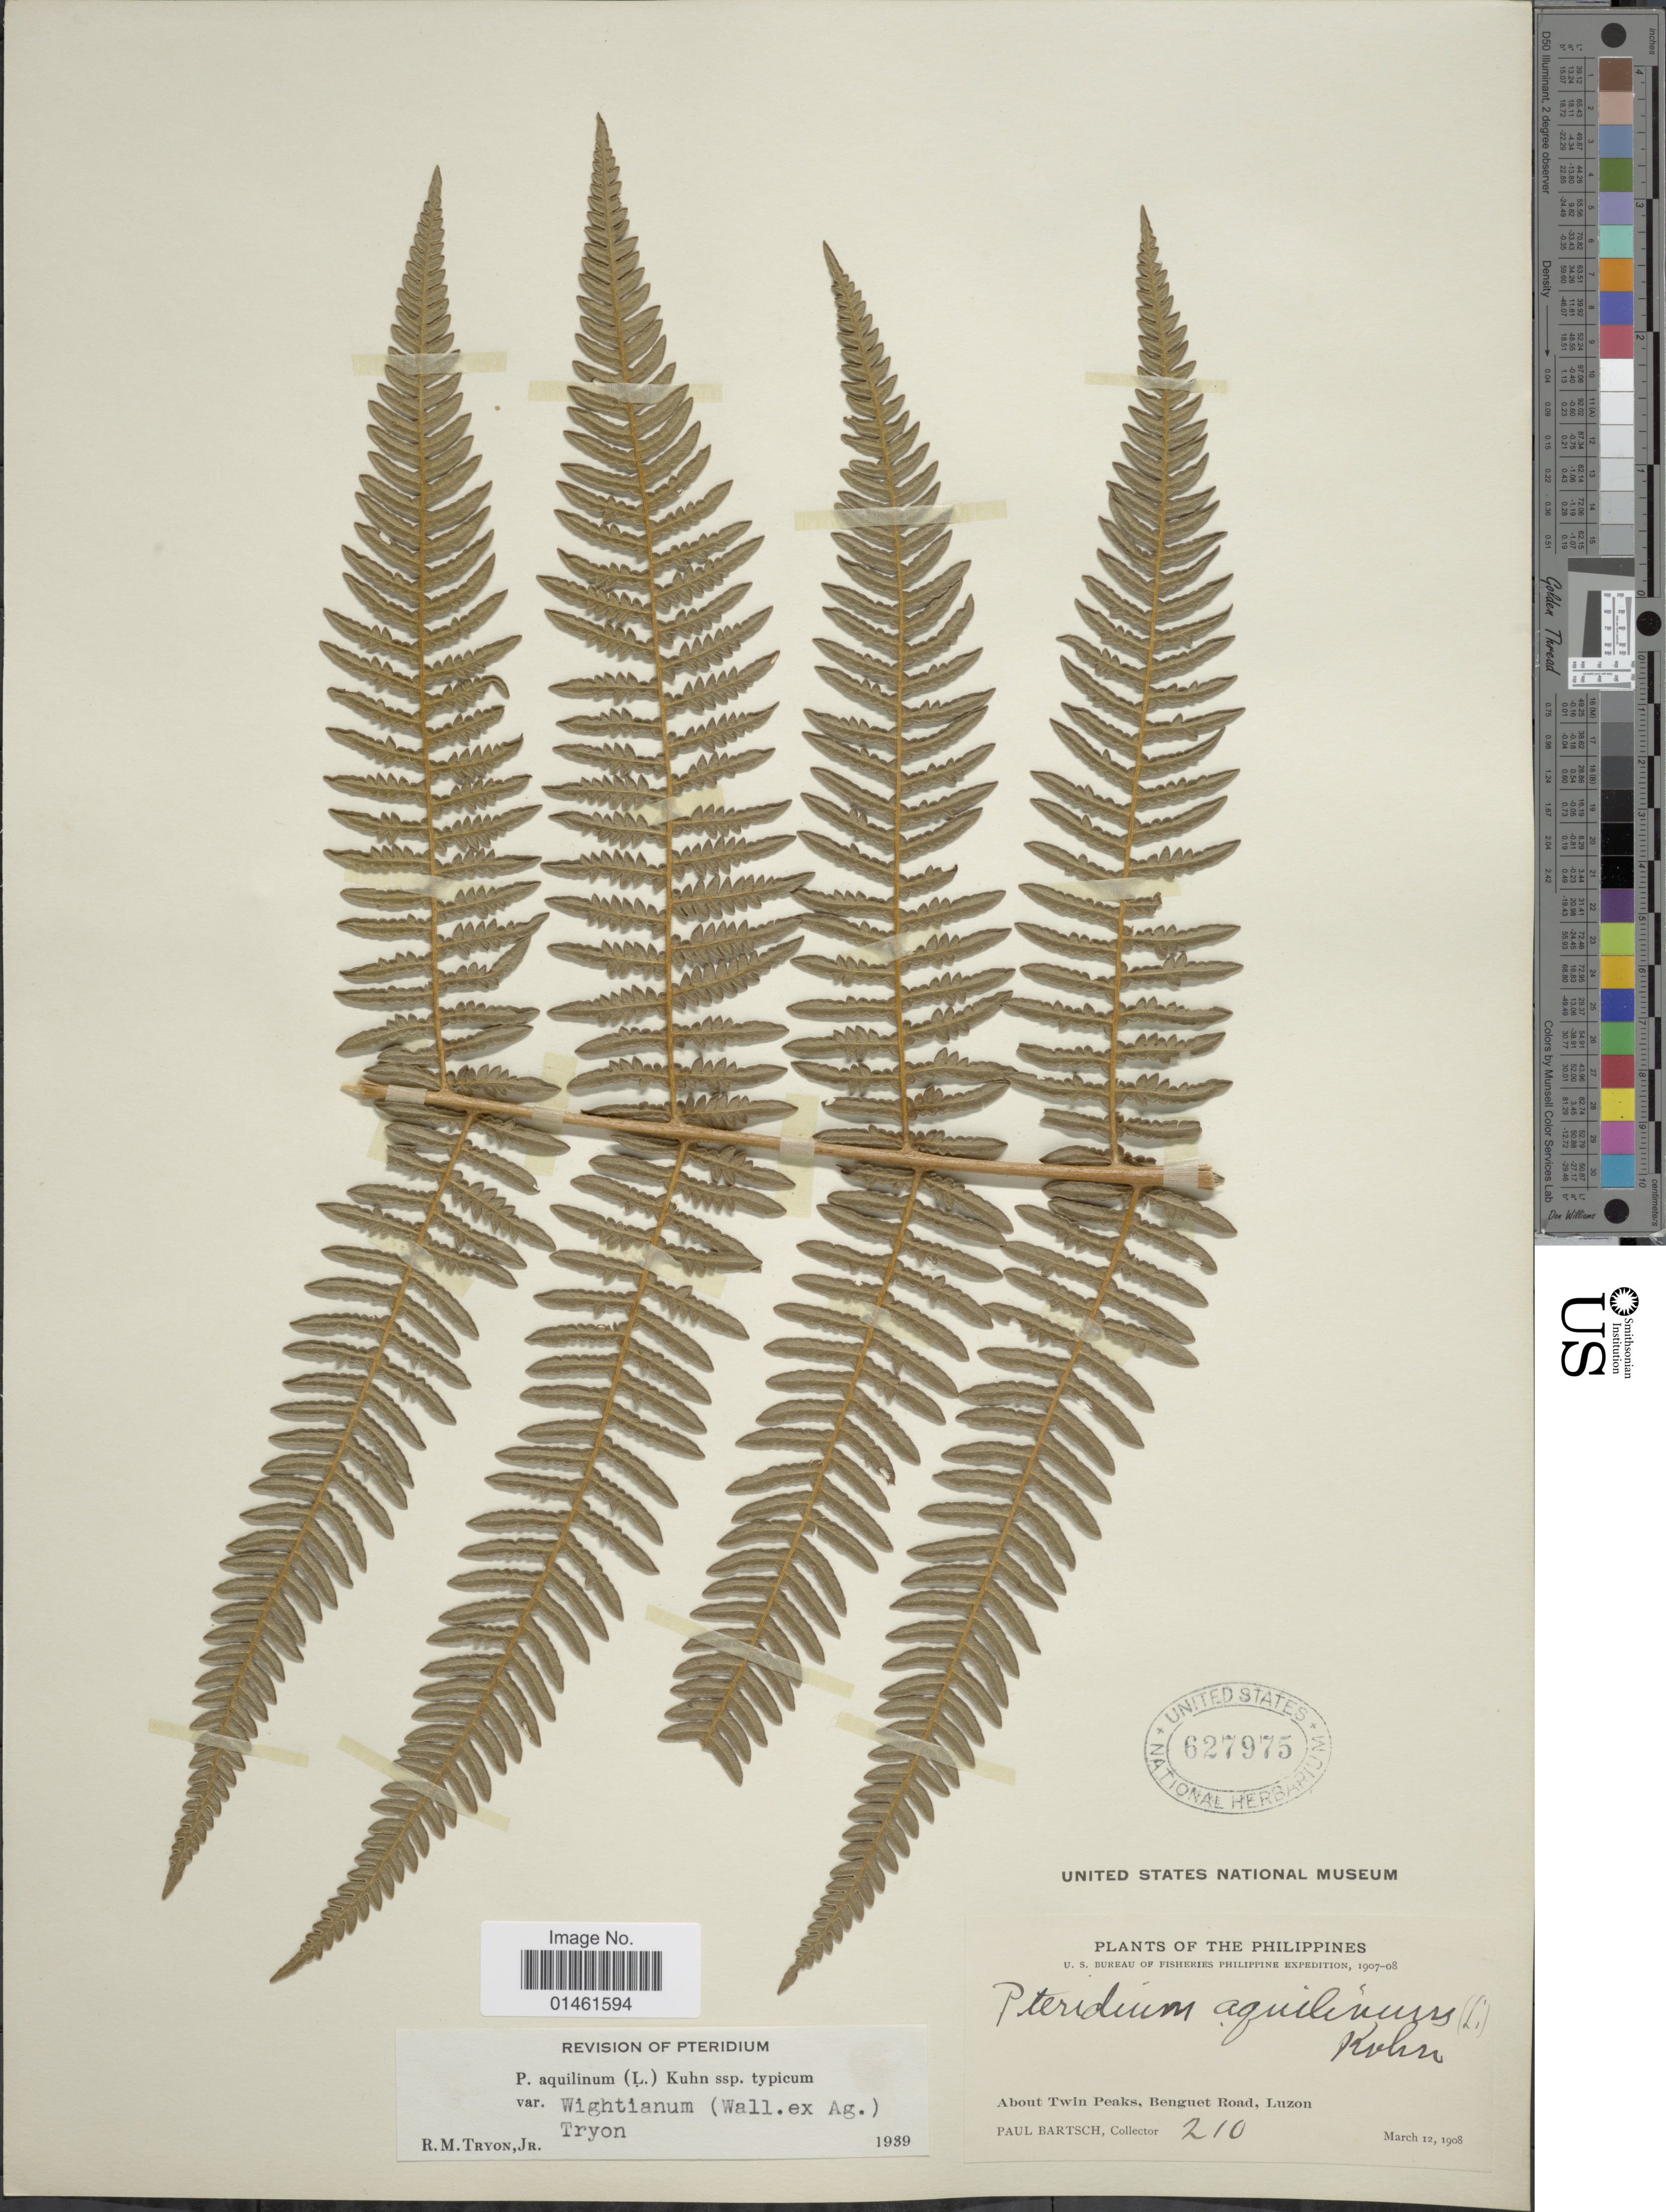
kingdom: Plantae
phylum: Tracheophyta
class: Polypodiopsida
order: Polypodiales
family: Dennstaedtiaceae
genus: Pteridium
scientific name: Pteridium aquilinum var. wightianum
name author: (J. Agardh) R.M. Tryon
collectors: P. Bartsch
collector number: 210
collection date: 1908-03-12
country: Philippines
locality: About Twin Peaks, Benguet Road, Luzon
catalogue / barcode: US 627975